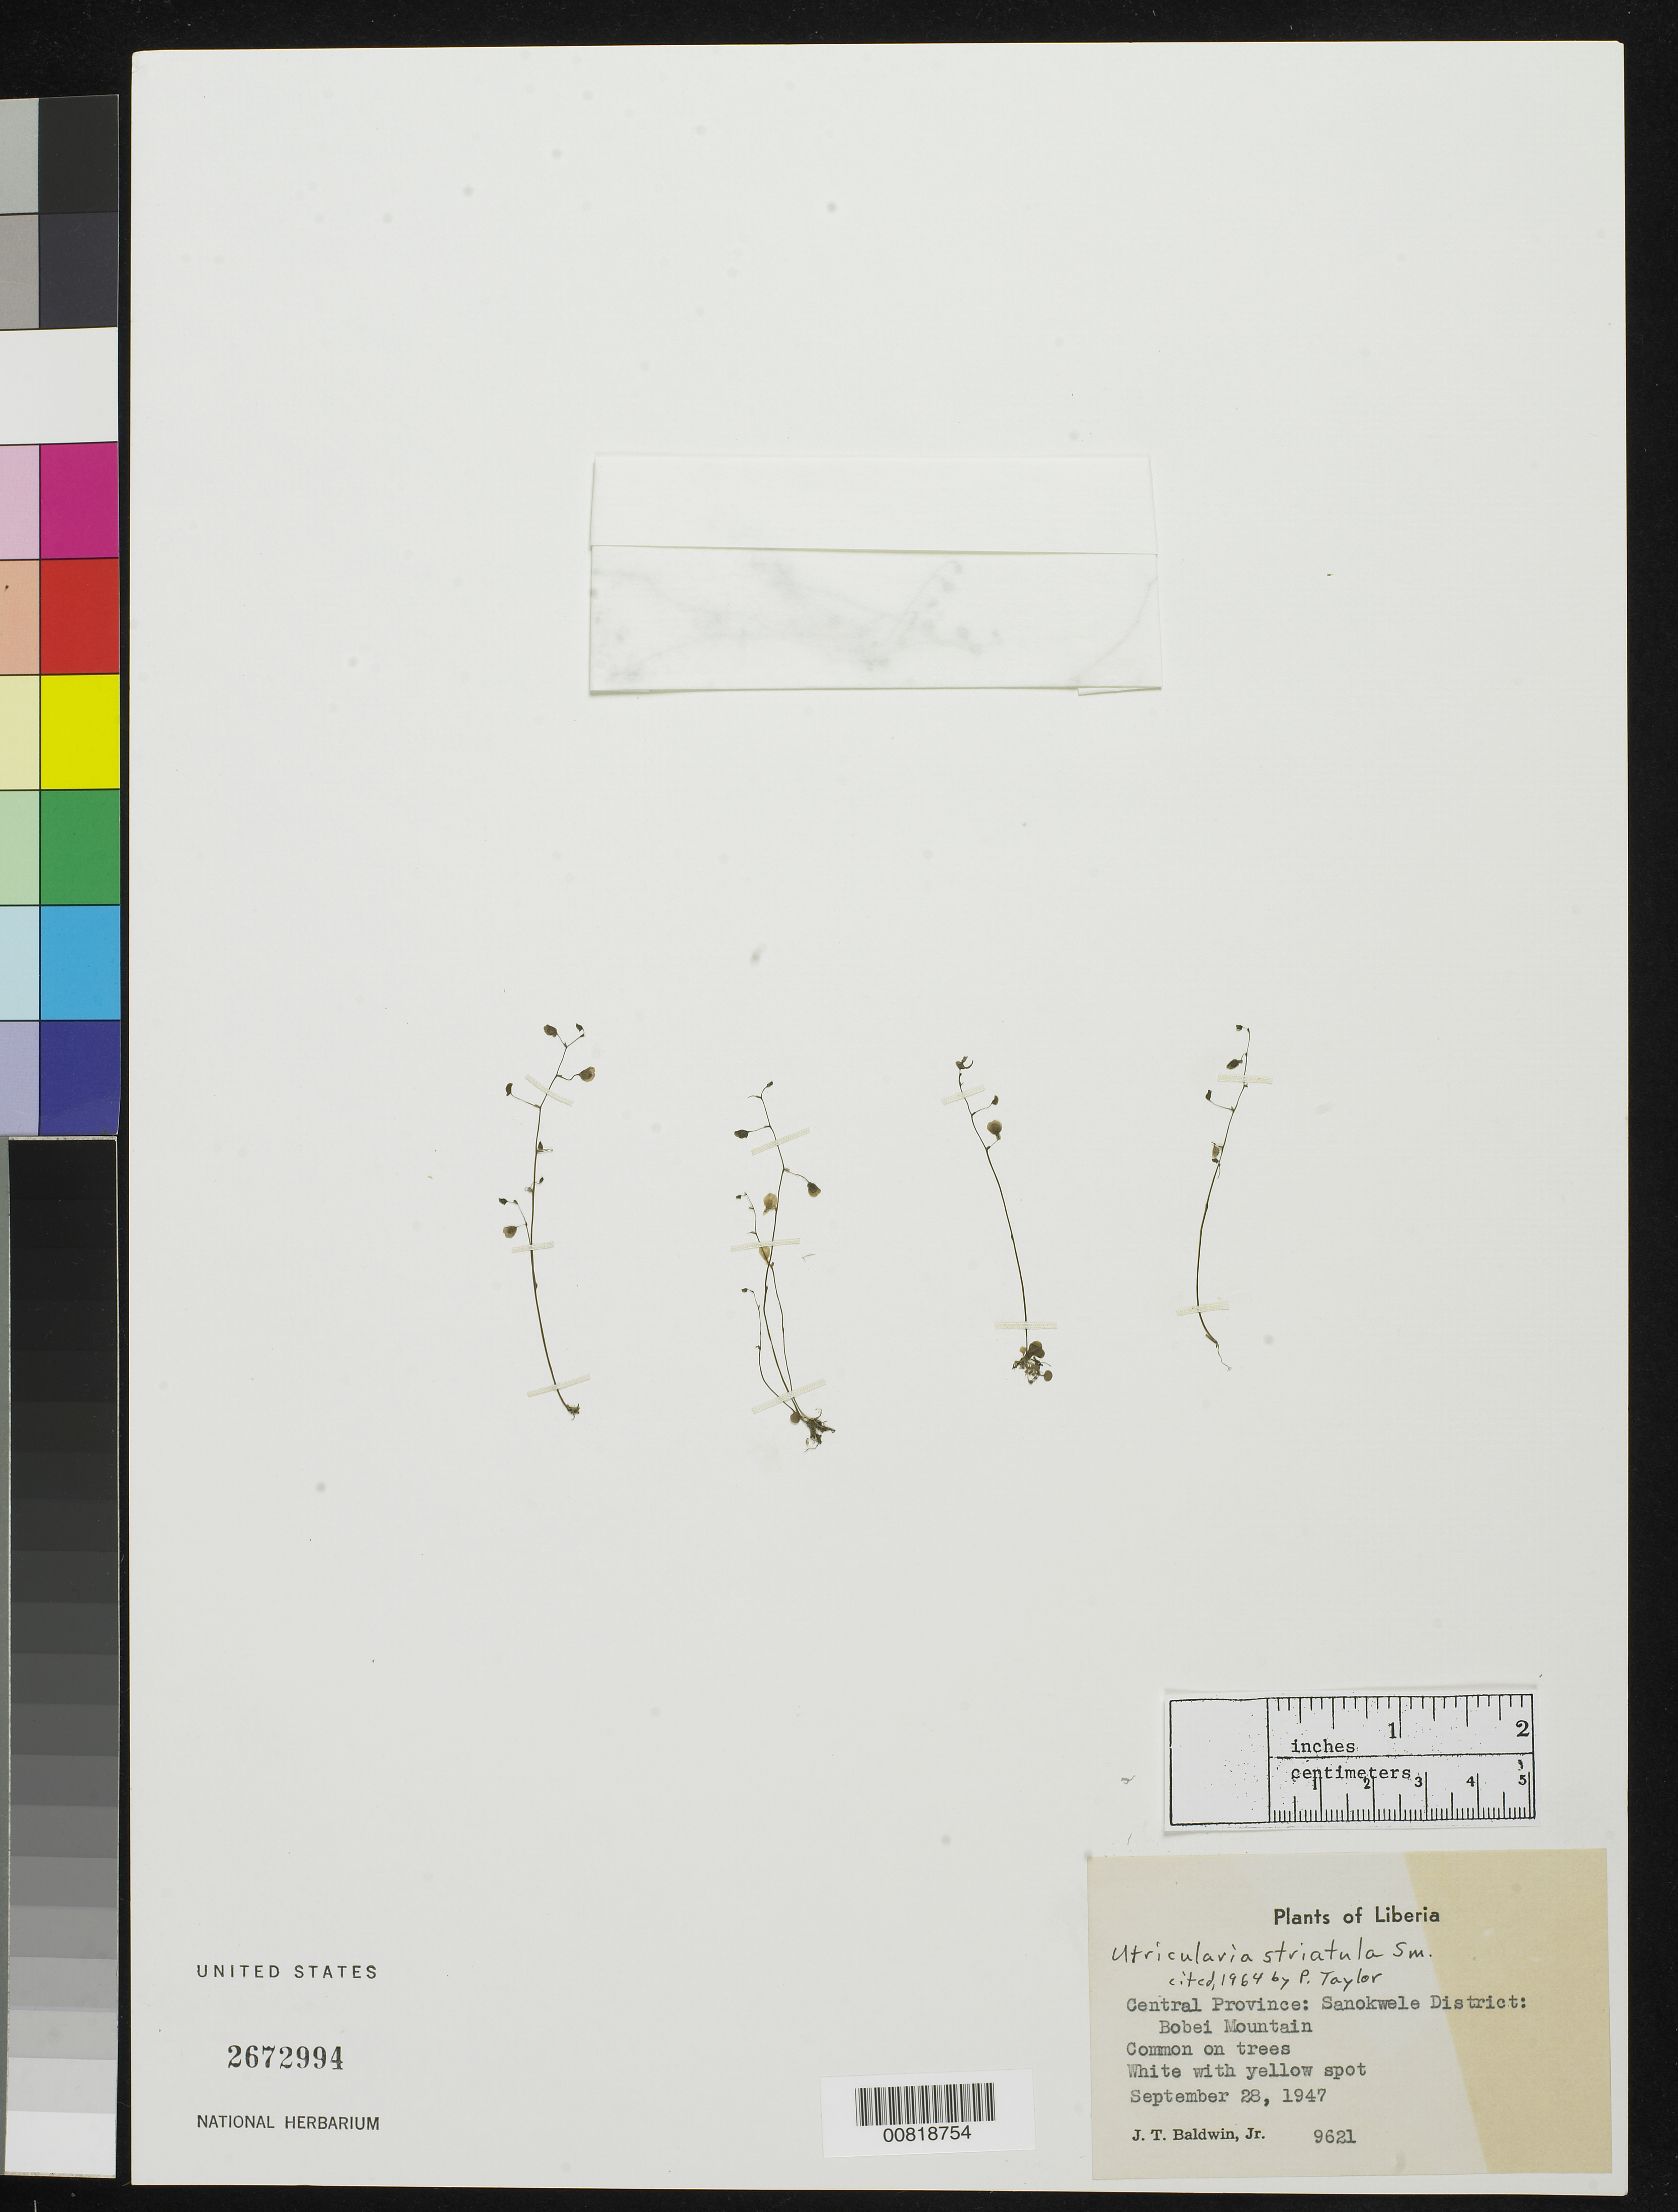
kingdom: Plantae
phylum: Tracheophyta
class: Magnoliopsida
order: Lamiales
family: Lentibulariaceae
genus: Utricularia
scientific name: Utricularia striatula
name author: Sm.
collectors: J. T. Baldwin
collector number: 9621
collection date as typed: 28 Sep 1947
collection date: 1947-09-28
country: Liberia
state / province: Nimba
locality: Central Province: Sanokwele District, Bobei Mountain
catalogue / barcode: US 2672994-2